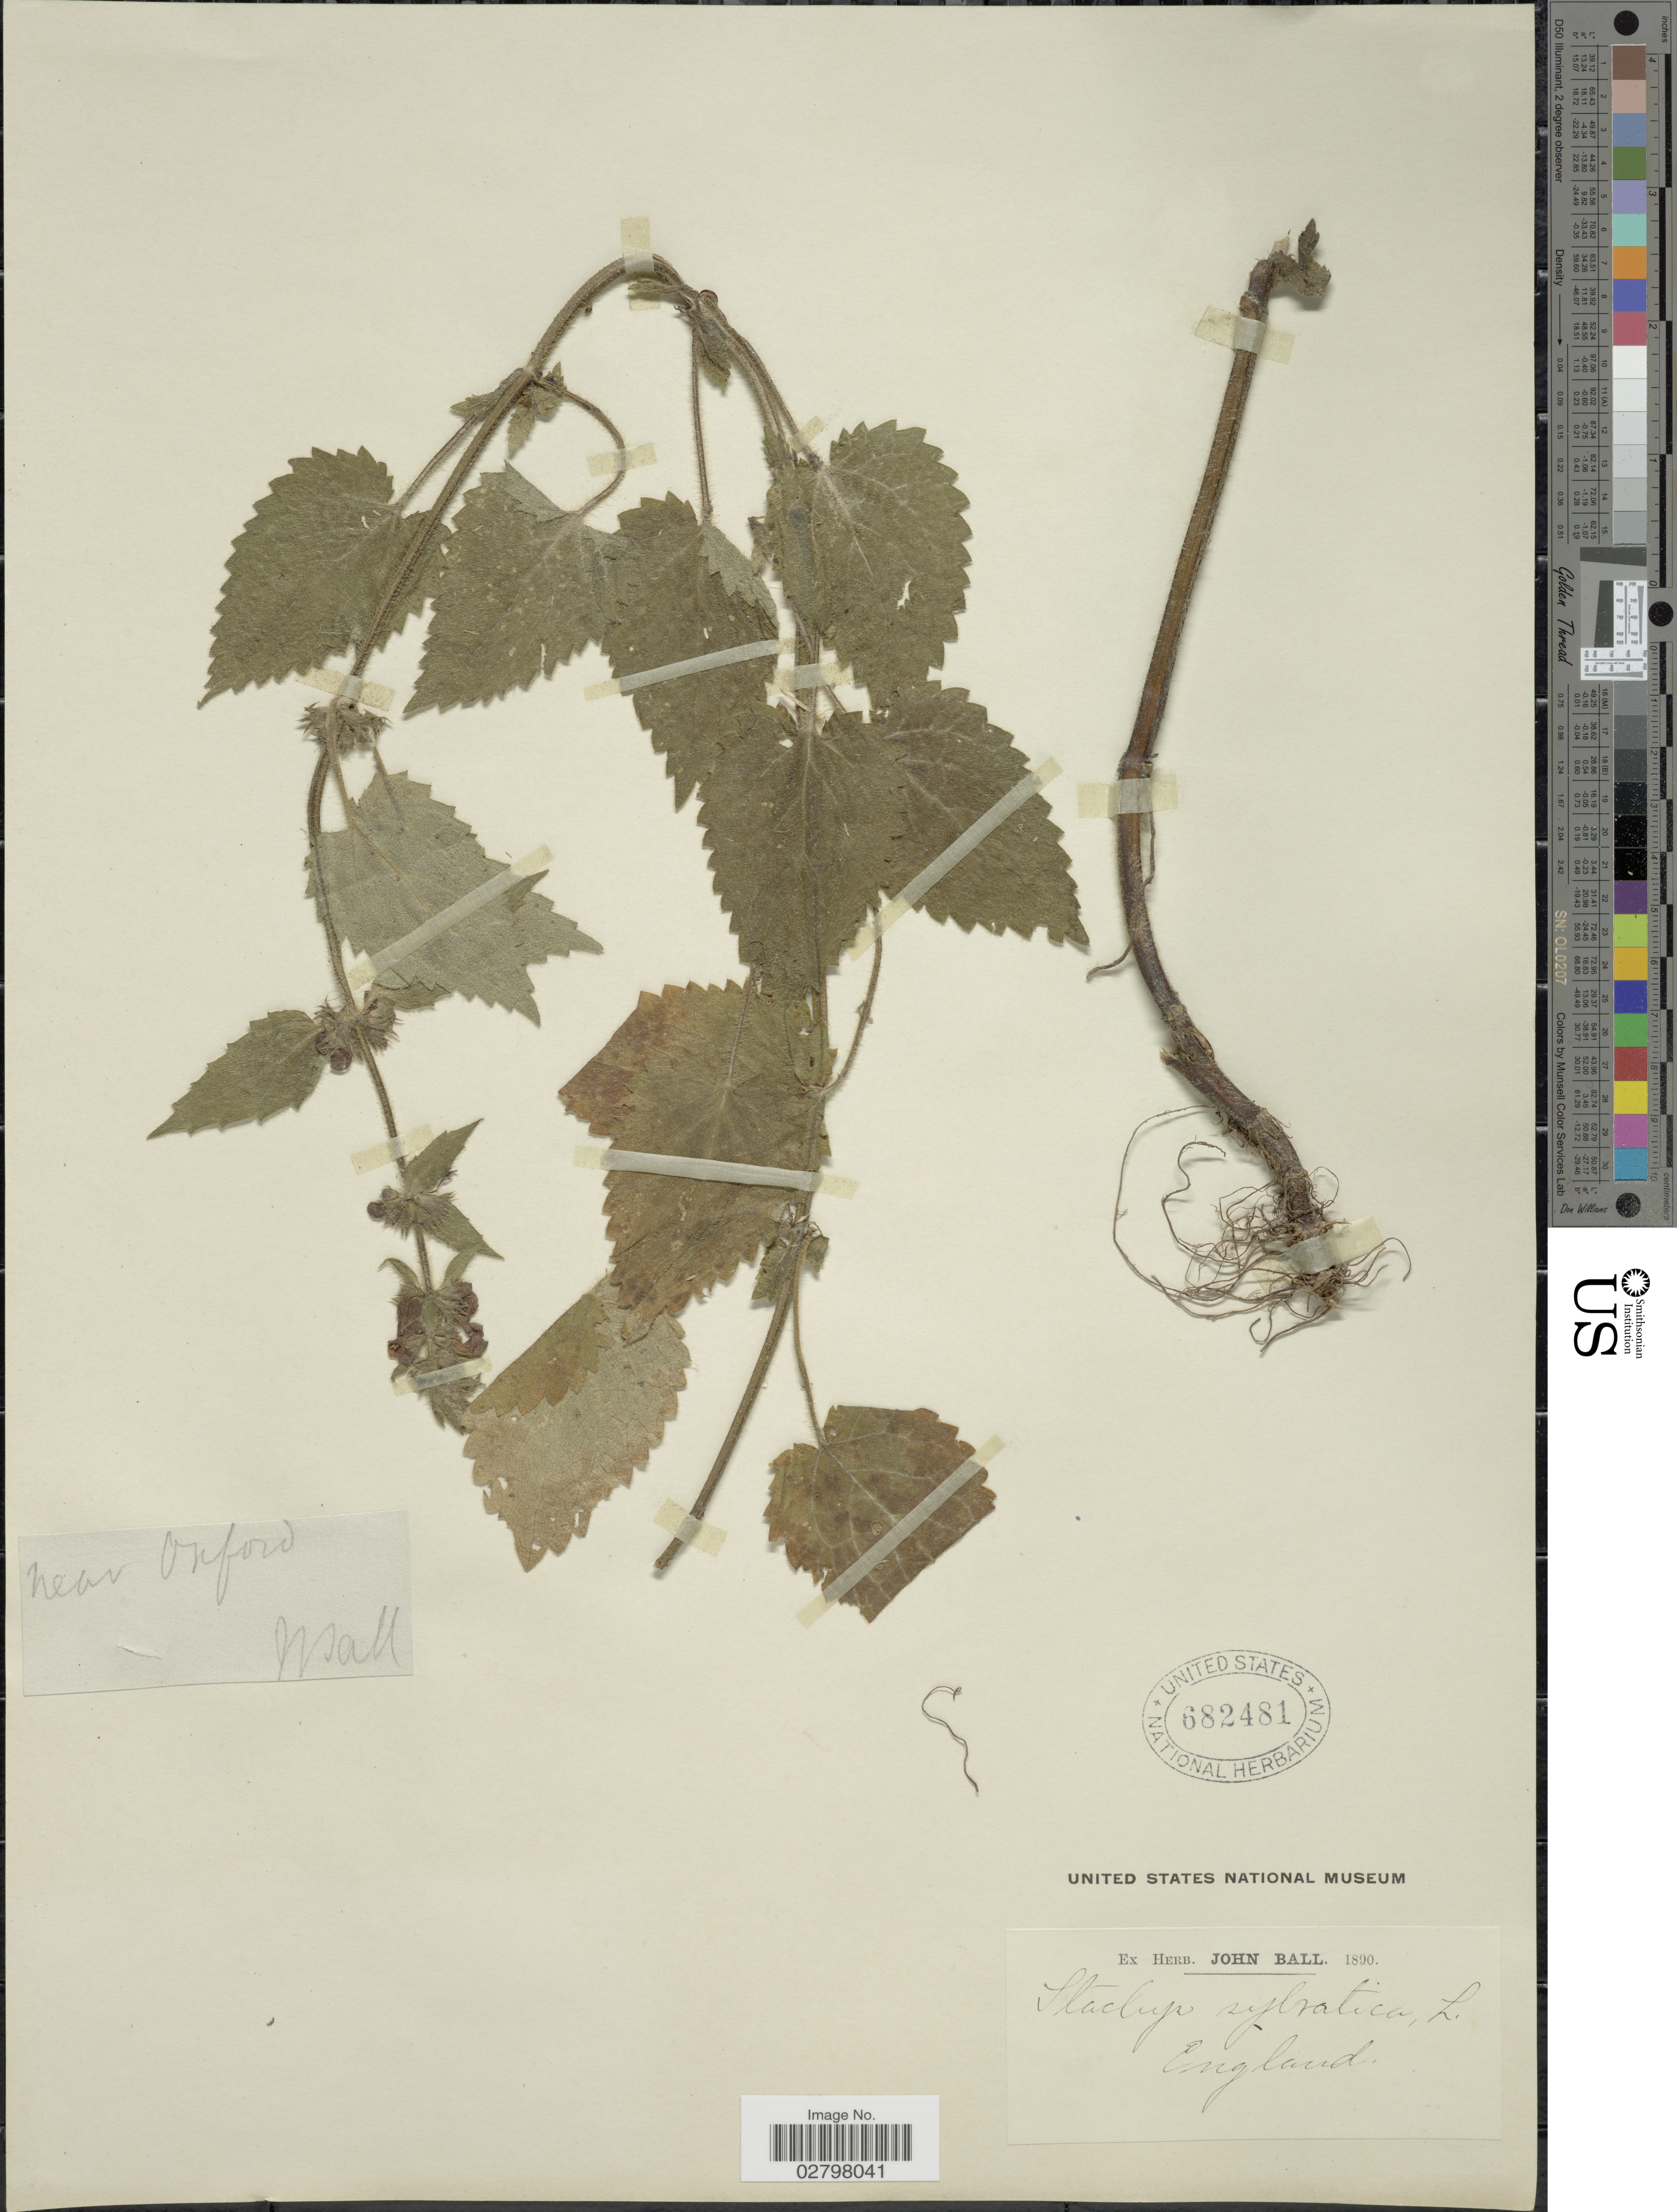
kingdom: Plantae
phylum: Tracheophyta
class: Magnoliopsida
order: Lamiales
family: Lamiaceae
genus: Stachys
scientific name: Stachys sylvatica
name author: L.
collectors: J. Ball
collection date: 1890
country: United Kingdom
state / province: England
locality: Near Oxford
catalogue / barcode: US 682481